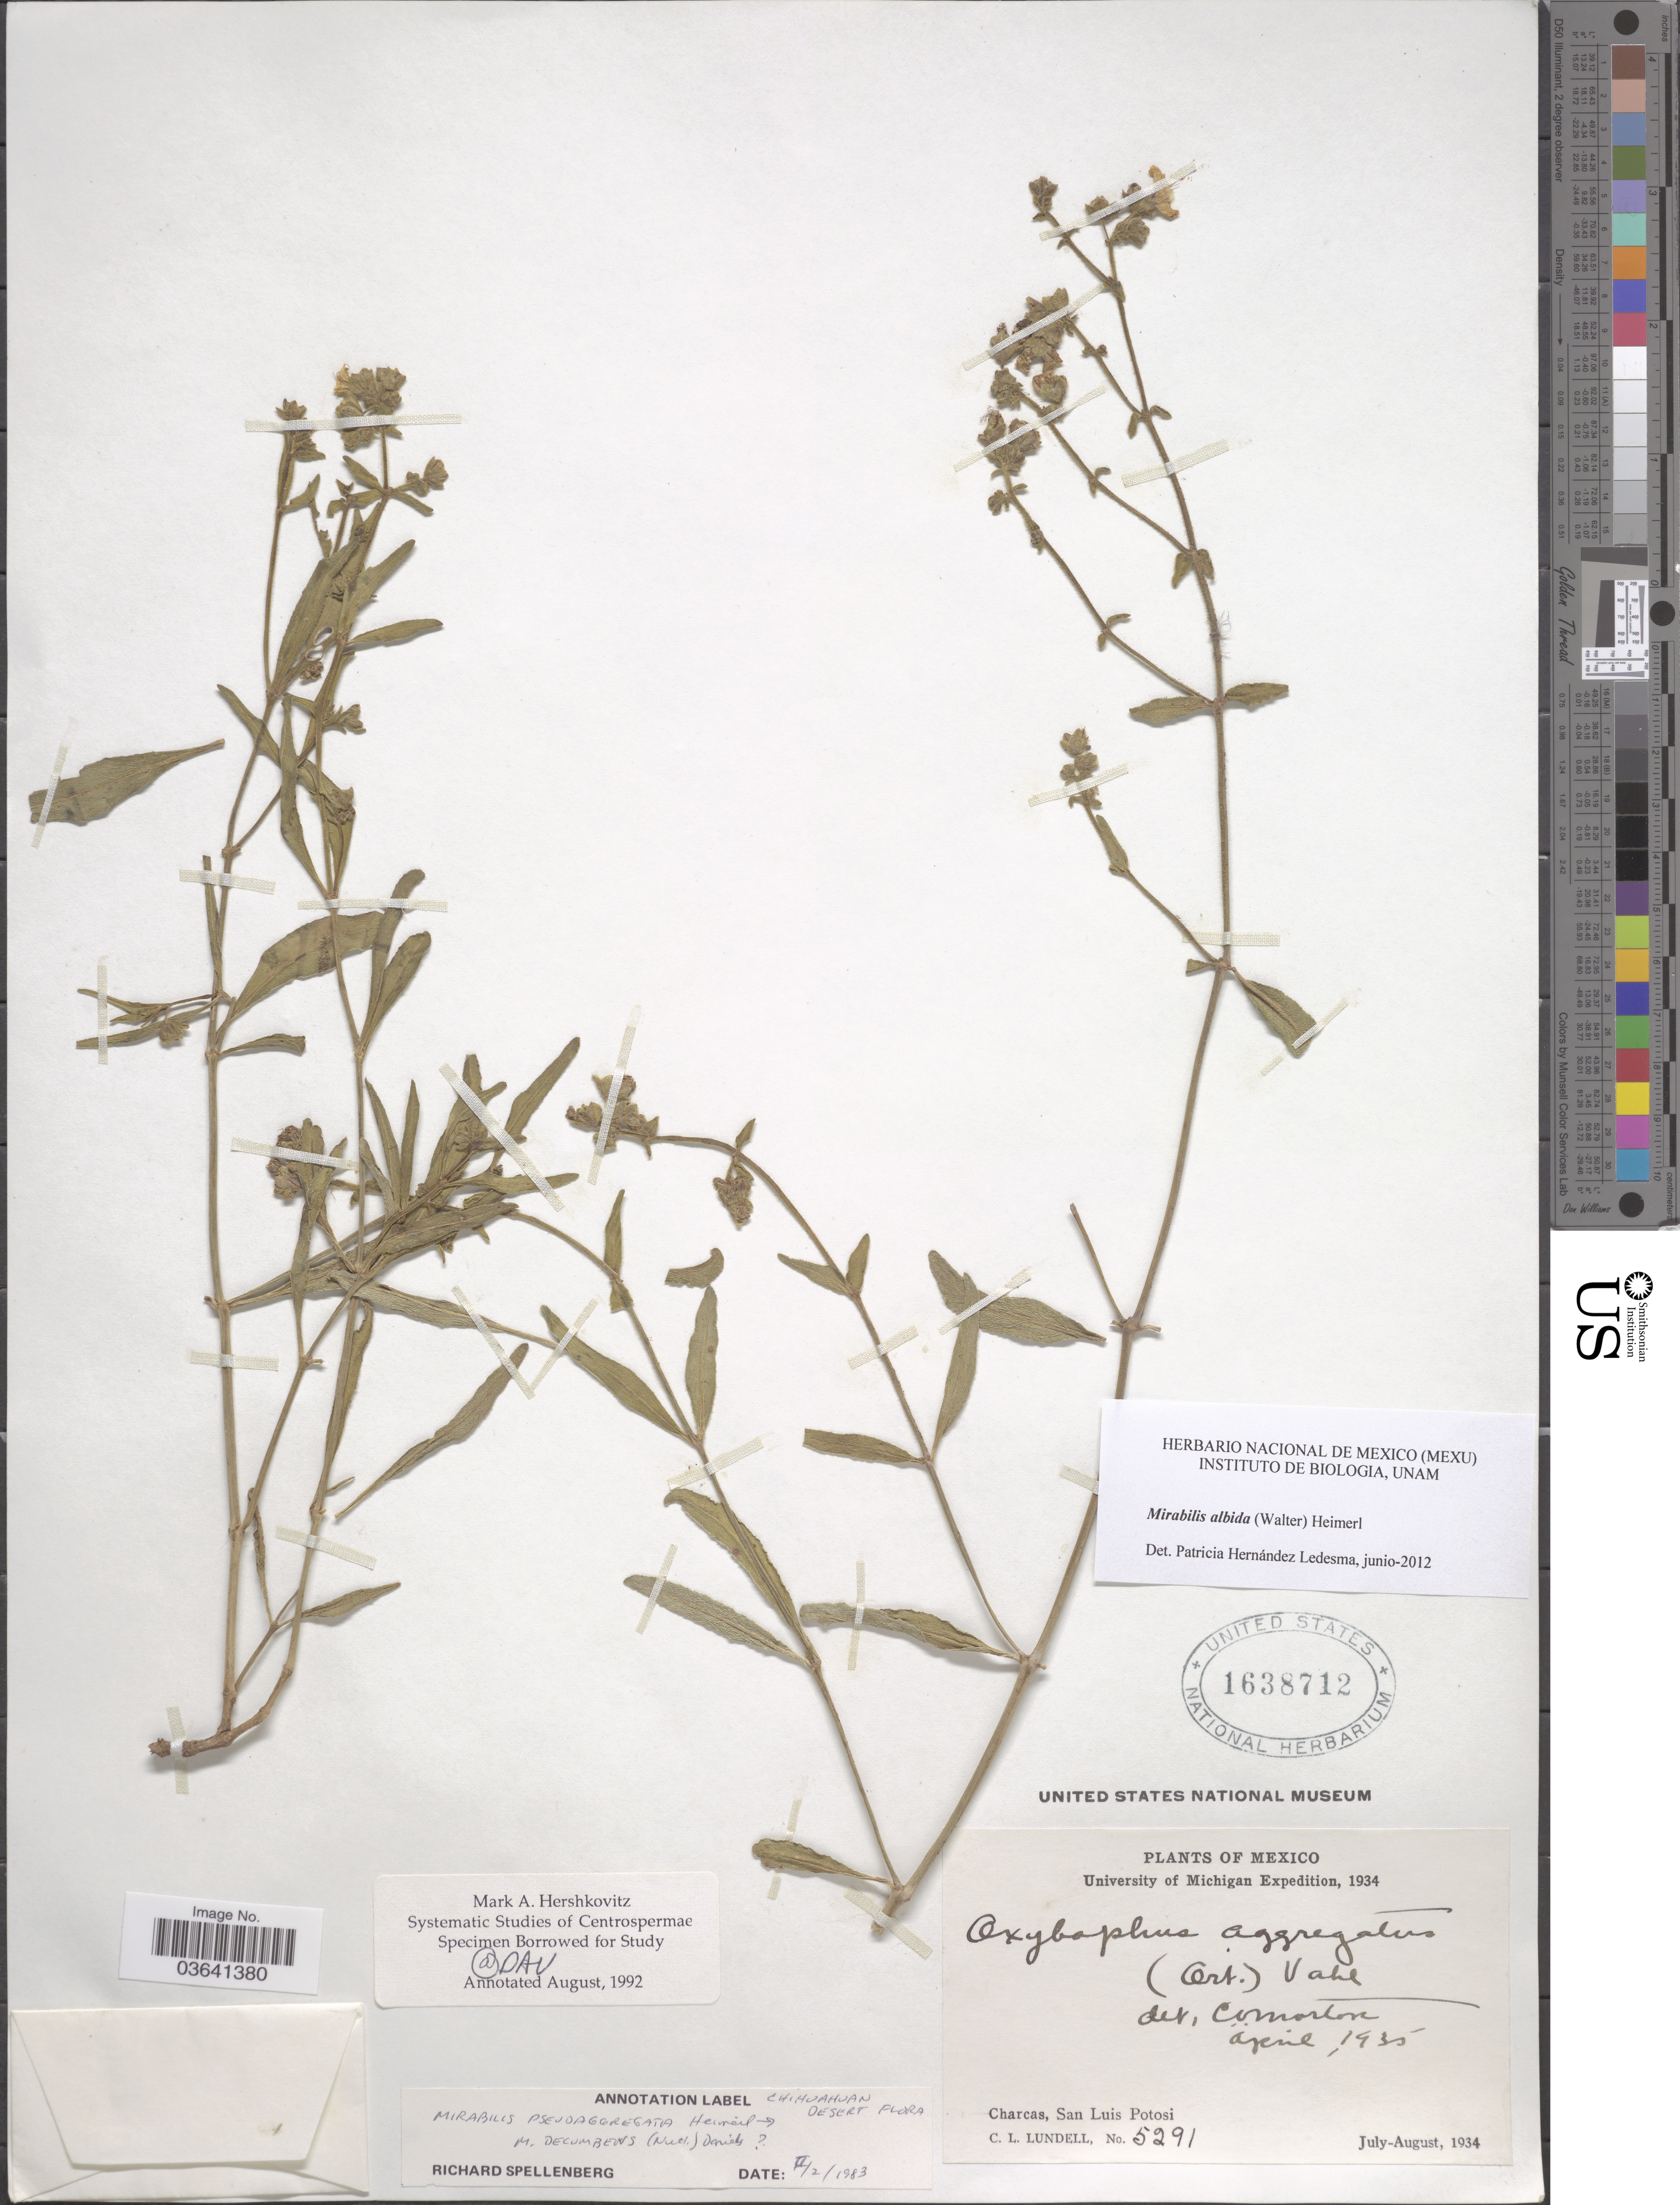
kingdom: Plantae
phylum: Tracheophyta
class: Magnoliopsida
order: Caryophyllales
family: Nyctaginaceae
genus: Mirabilis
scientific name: Mirabilis albida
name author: (Walter) Heimerl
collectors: C. L. Lundell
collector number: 5291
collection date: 1934-07/1934-08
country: Mexico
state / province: San Luis Potosí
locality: Charcas.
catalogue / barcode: US 1638712